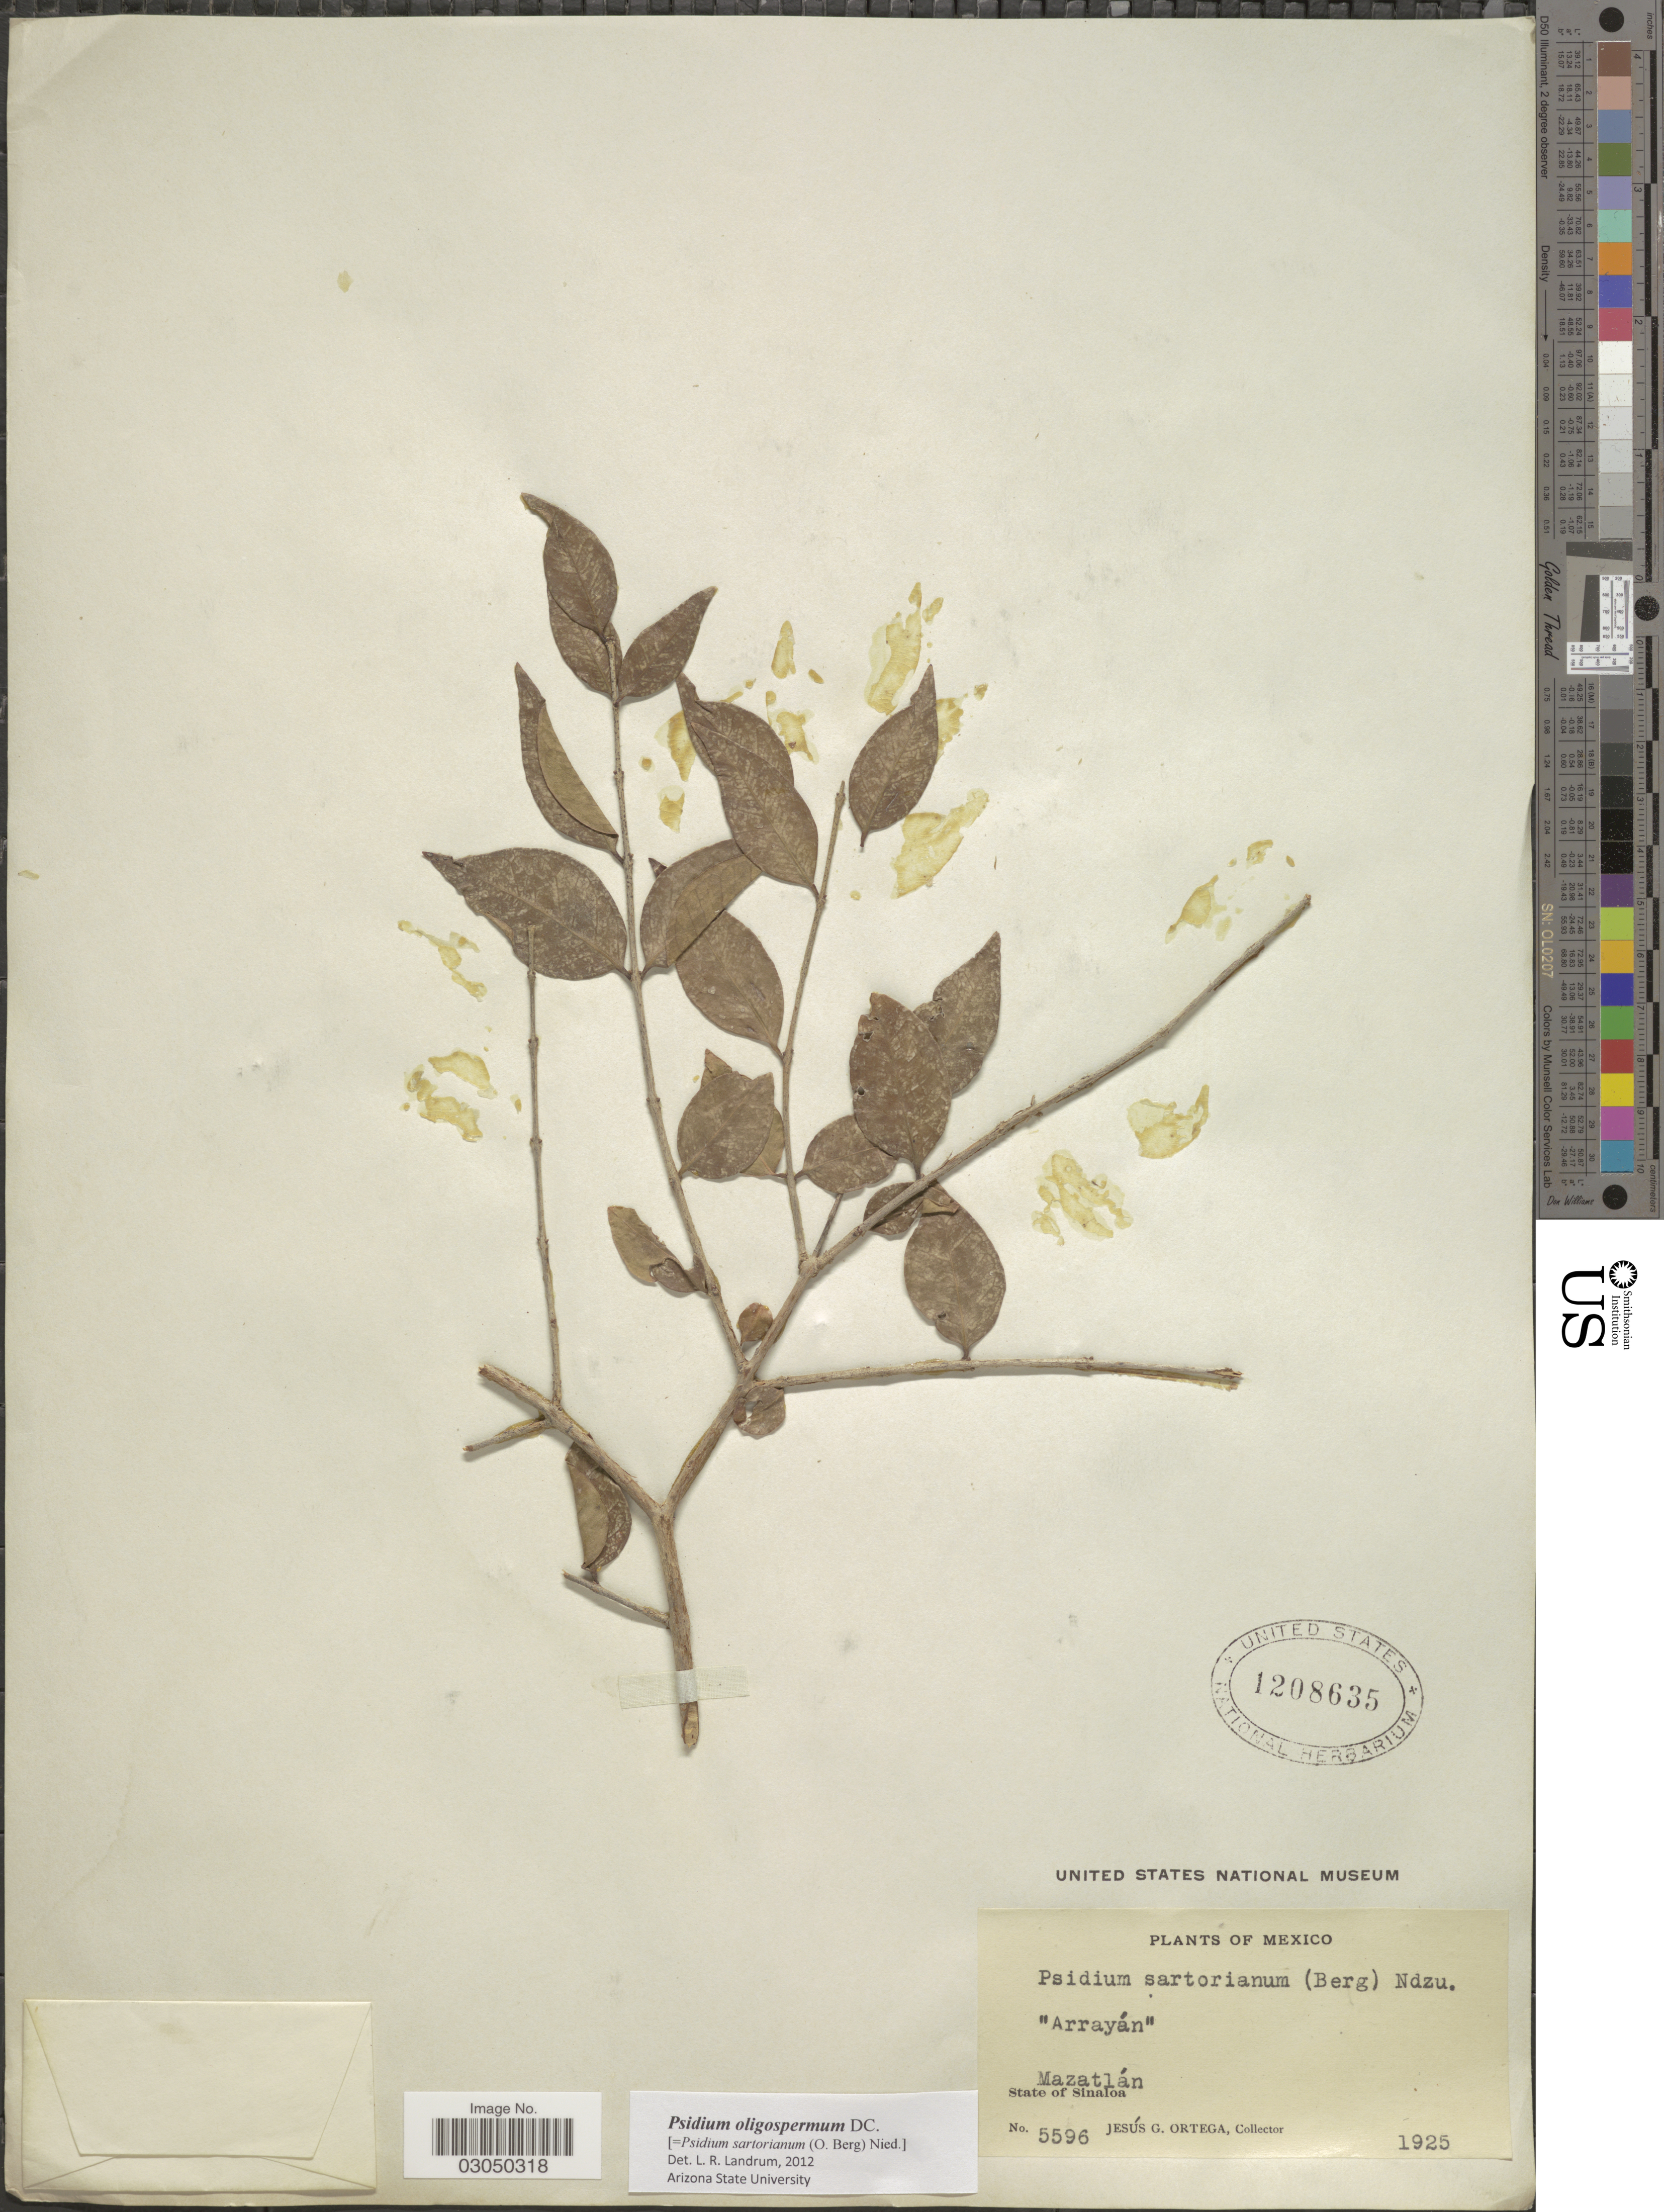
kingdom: Plantae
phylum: Tracheophyta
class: Magnoliopsida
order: Myrtales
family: Myrtaceae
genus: Psidium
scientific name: Psidium oligospermum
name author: Mart. ex DC.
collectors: J. Ortega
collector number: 5596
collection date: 1925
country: Mexico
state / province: Sinaloa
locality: Mazatlán. State of Sinaloa.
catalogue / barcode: US 1208635